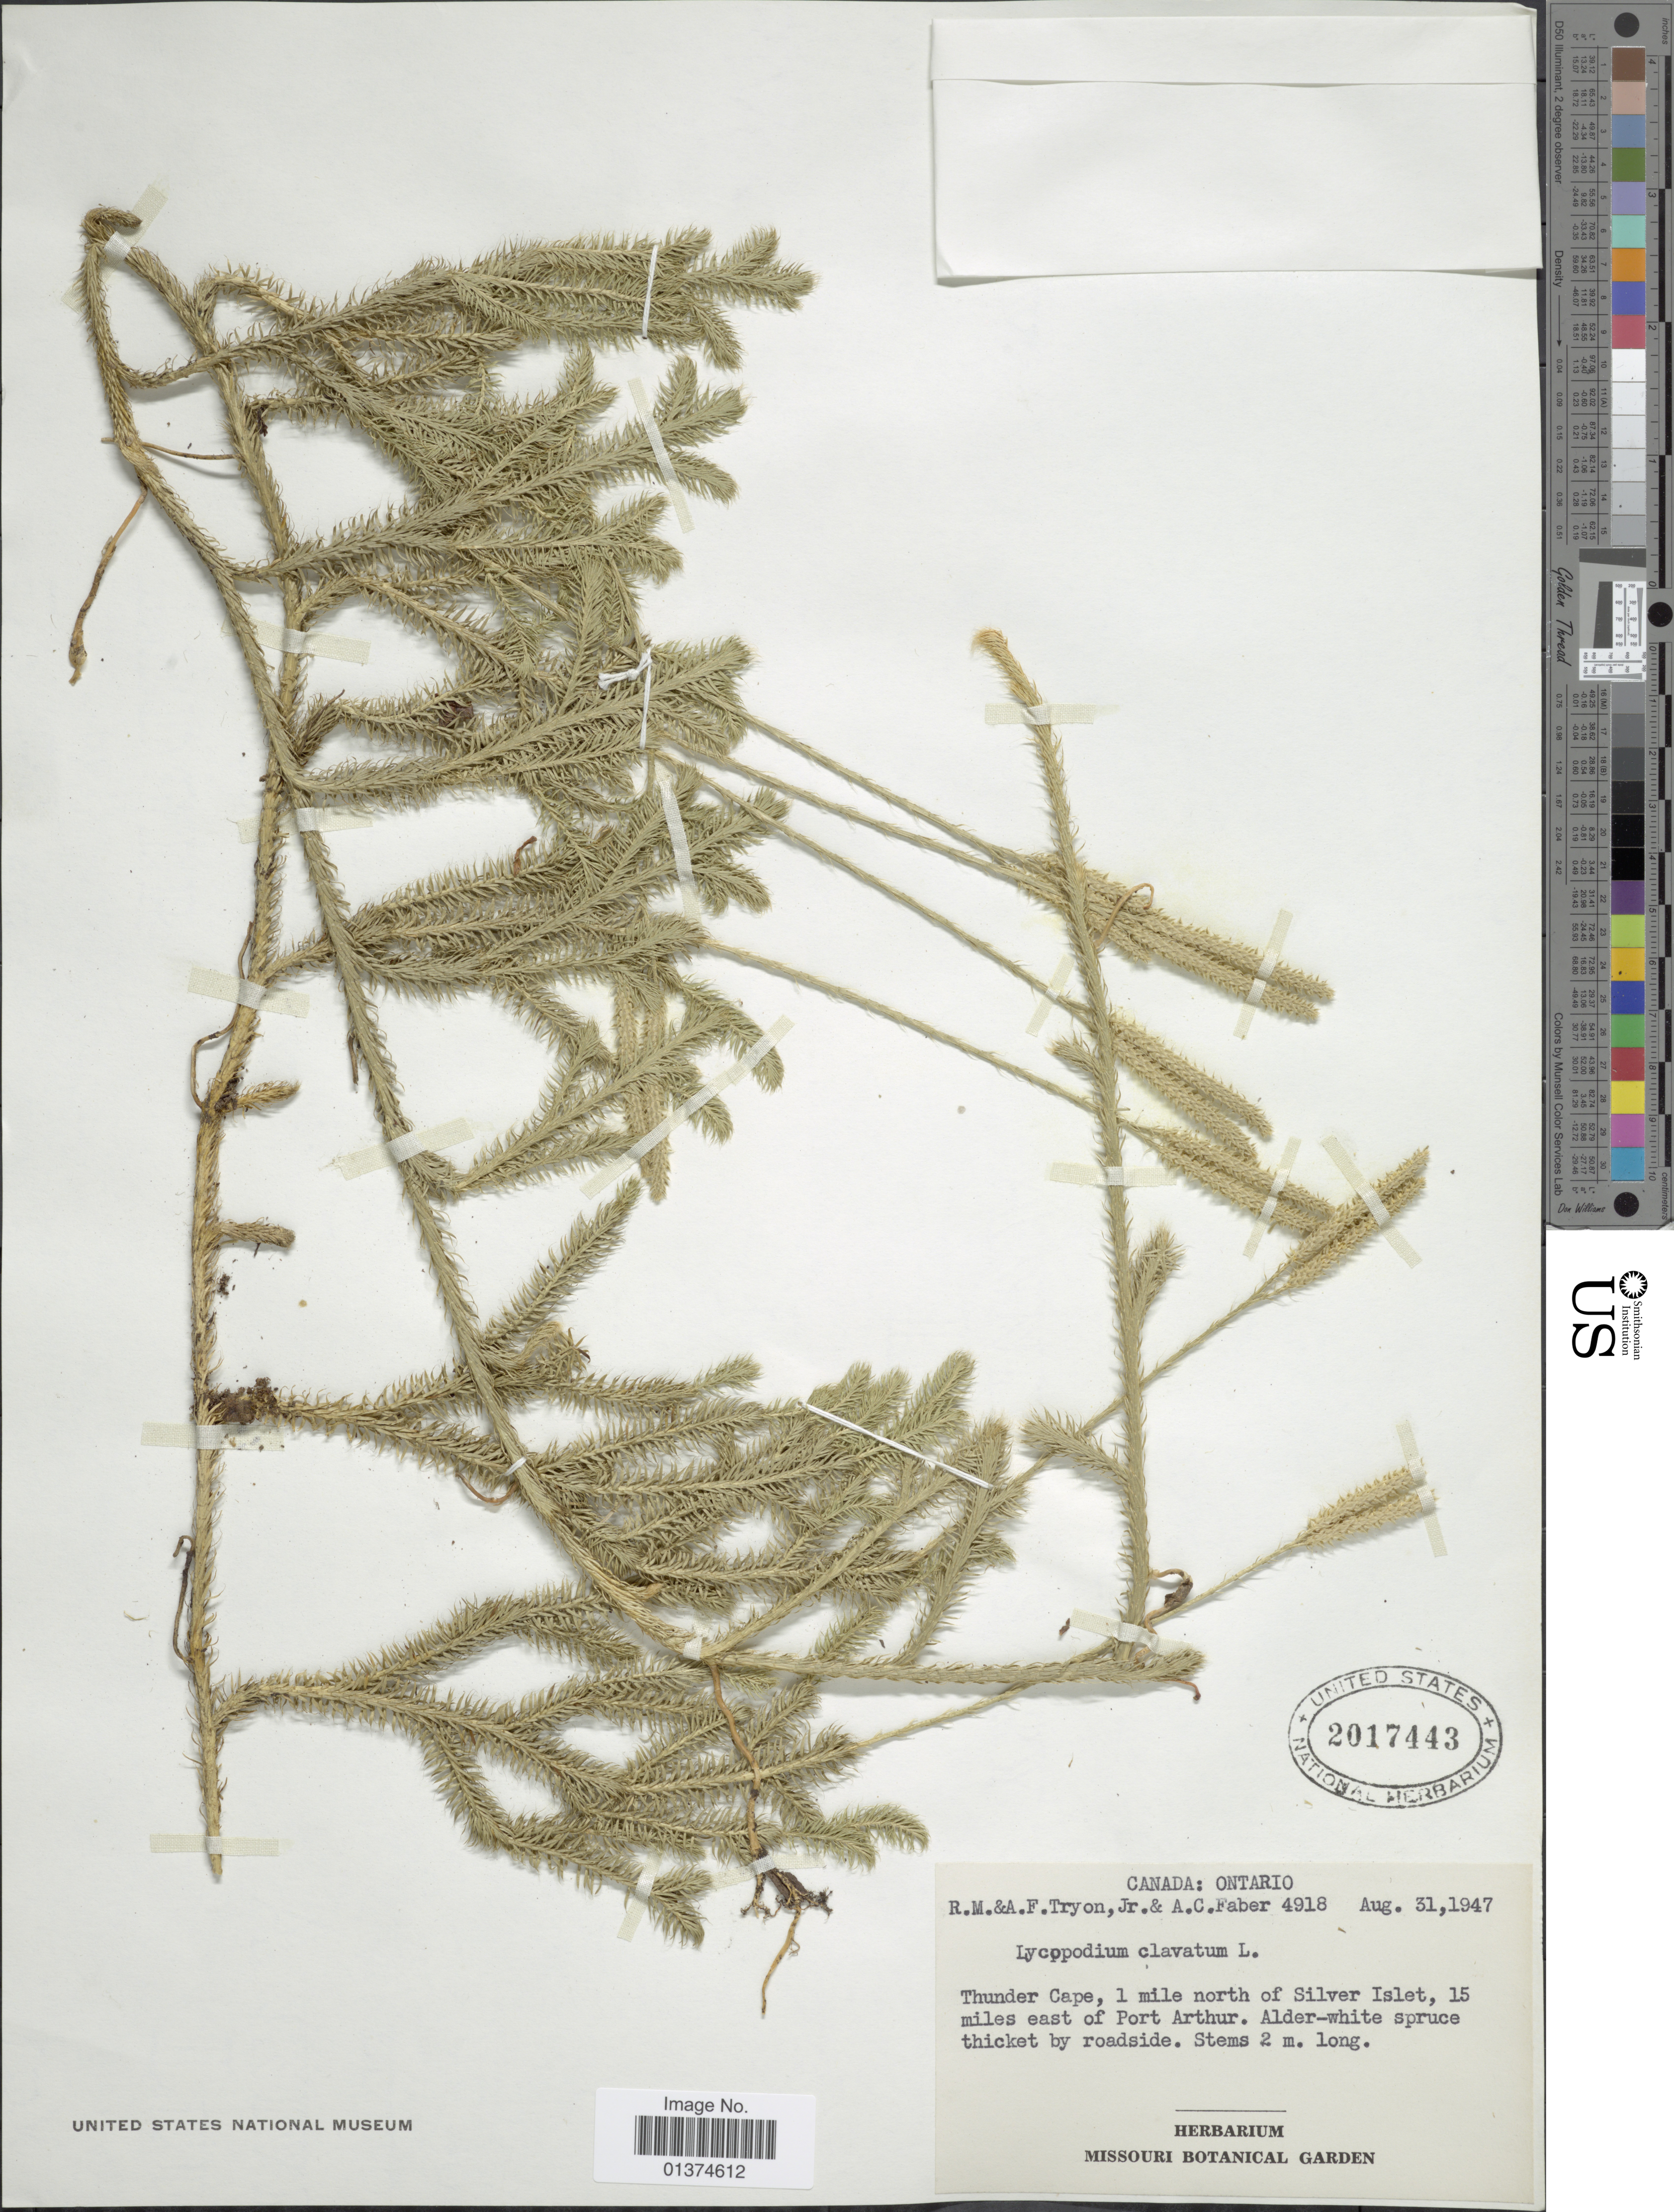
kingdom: Plantae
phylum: Tracheophyta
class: Lycopodiopsida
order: Lycopodiales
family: Lycopodiaceae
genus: Lycopodium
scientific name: Lycopodium clavatum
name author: L.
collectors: R. M. Tryon, A. F. Tryon & A. Faber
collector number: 4918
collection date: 1947-08-31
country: Canada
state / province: Ontario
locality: Thunder Cape, 1 mile north of Silver Islet, 15 miles east of Port Arthur.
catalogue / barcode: US 2017443